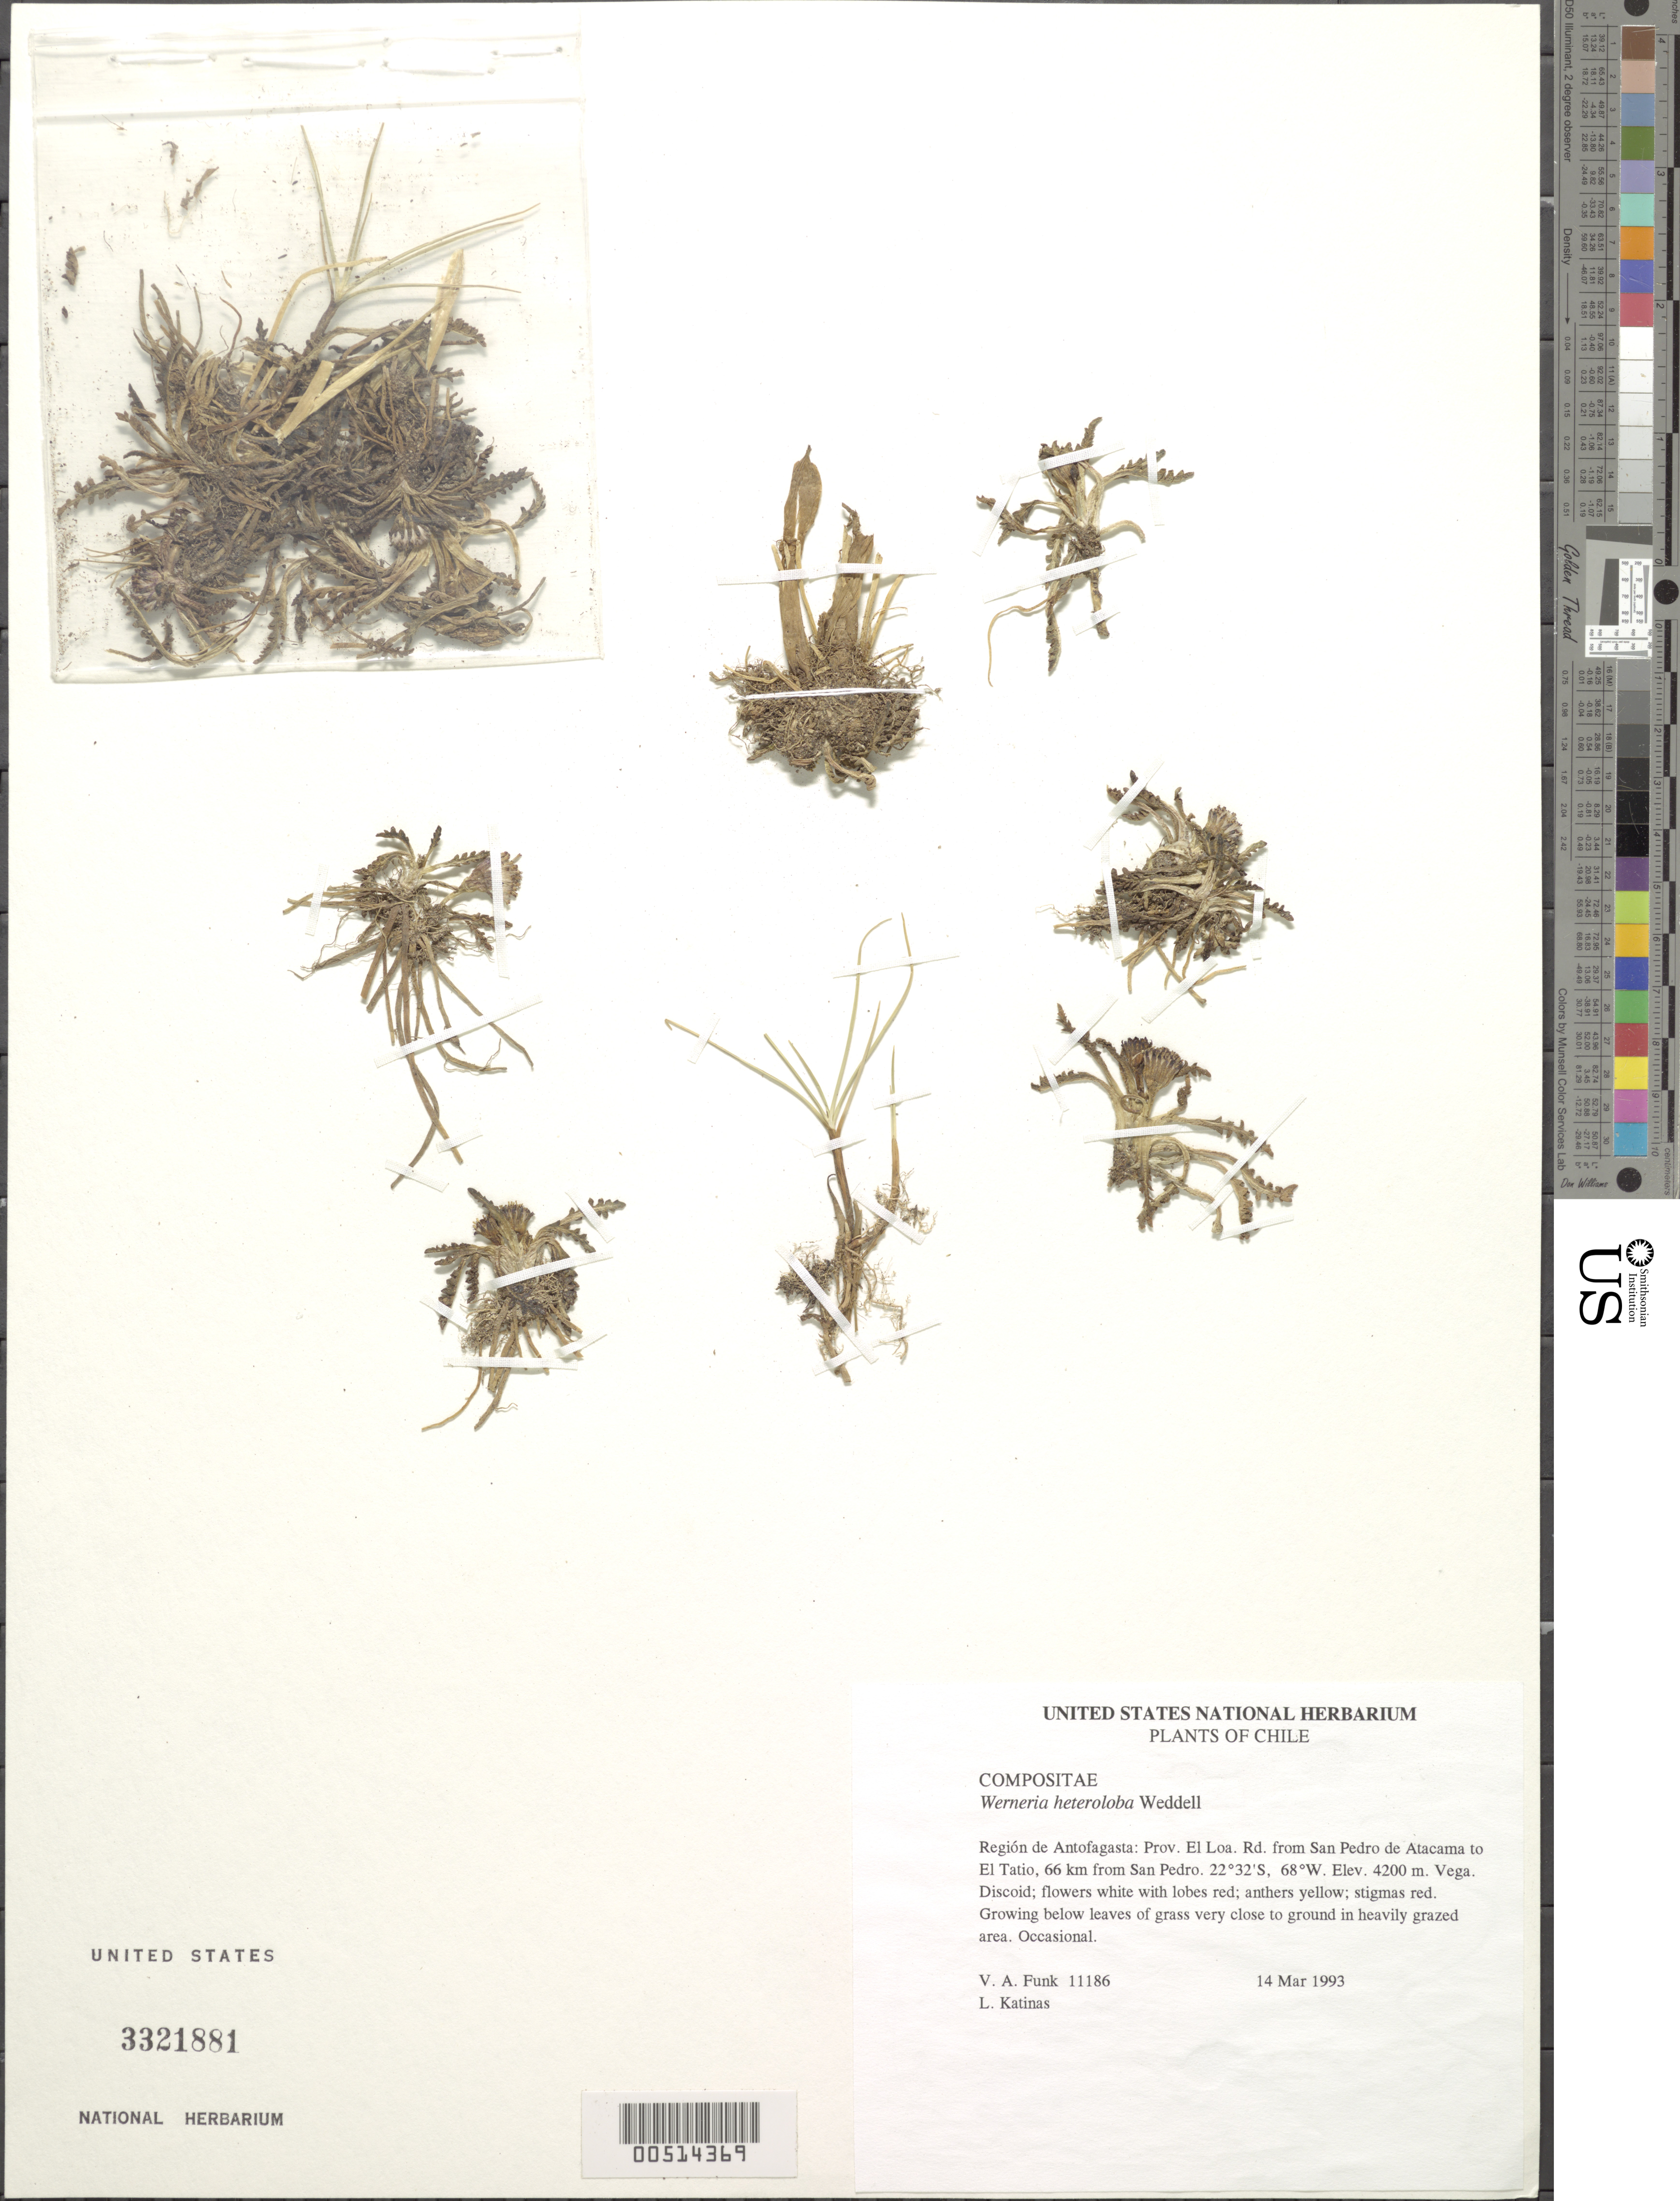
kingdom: Plantae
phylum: Tracheophyta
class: Magnoliopsida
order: Asterales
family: Asteraceae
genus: Werneria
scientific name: Werneria pinnatifida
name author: Remy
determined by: Calvo, Joel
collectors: V. Funk & L. Katinas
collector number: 11186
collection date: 1993-03-14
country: Chile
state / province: Antofagasta (II)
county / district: El Loa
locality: San Pedro de Atacama to El Tatio, 66 km from San Pedro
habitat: Vega; growing below leaves of ETC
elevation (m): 4200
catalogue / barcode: US 3321881